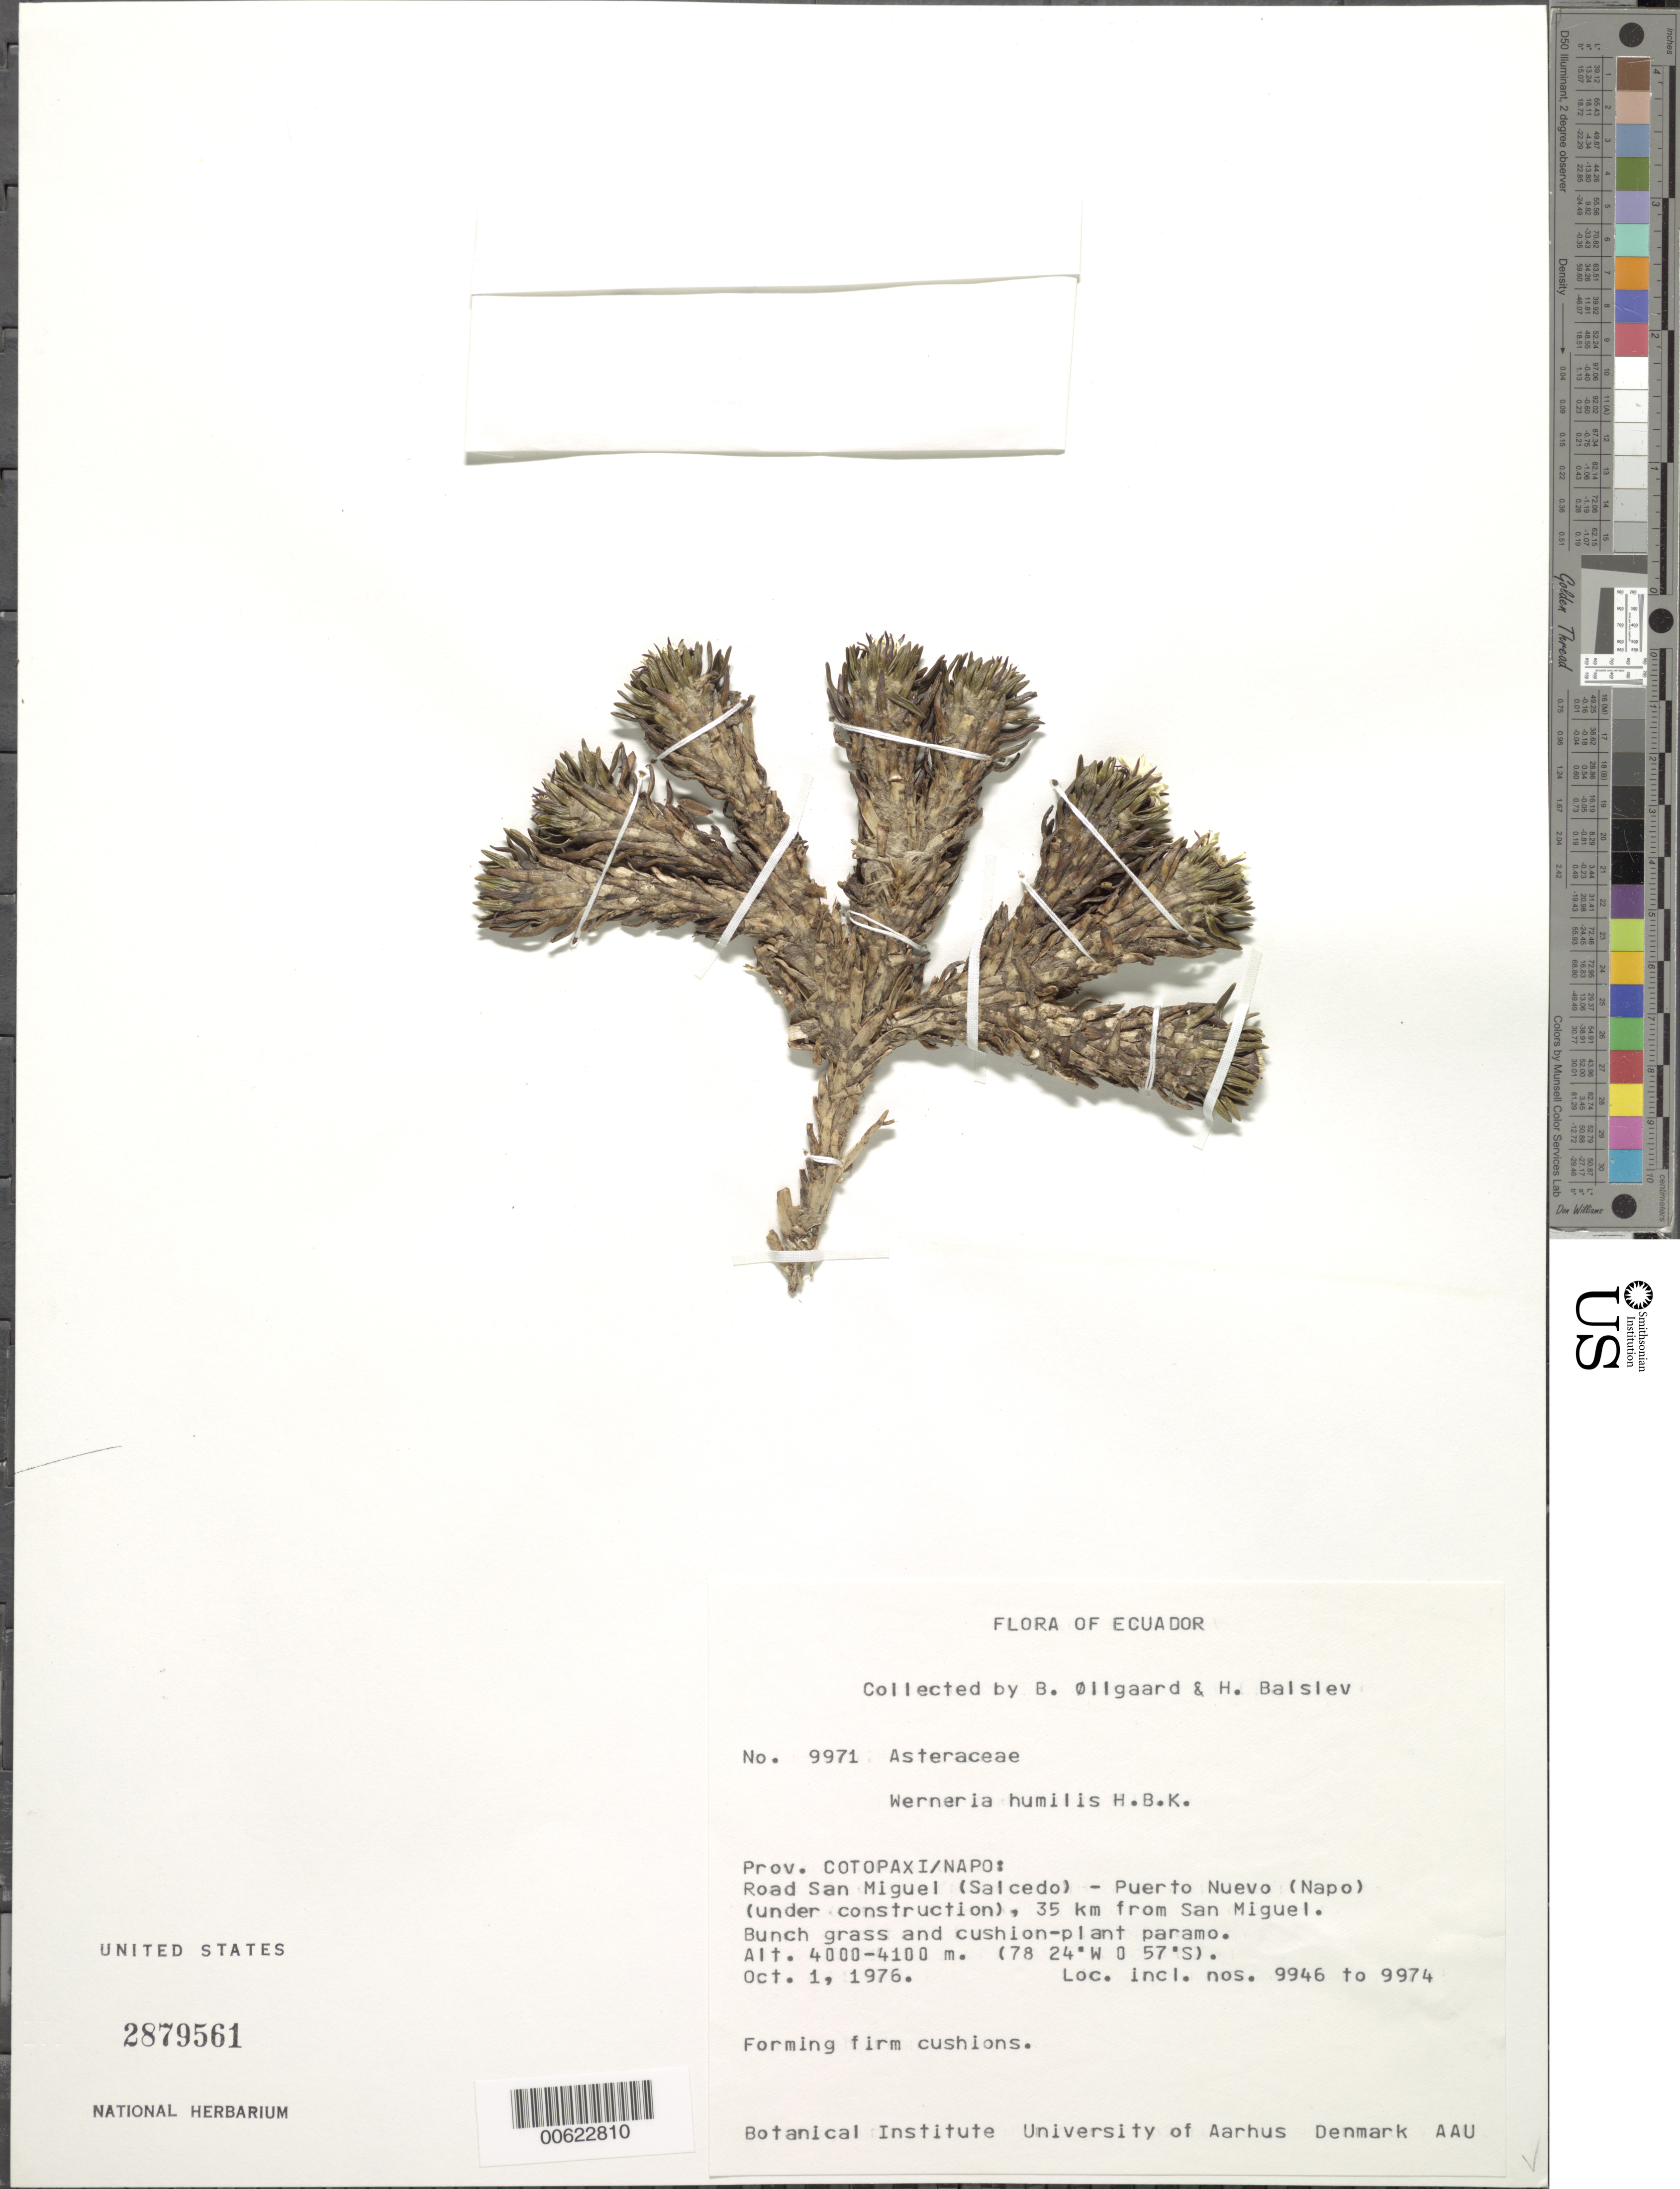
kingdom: Plantae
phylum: Tracheophyta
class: Magnoliopsida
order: Asterales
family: Asteraceae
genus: Xenophyllum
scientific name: Xenophyllum humile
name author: (Kunth) V.A. Funk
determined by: Funk, Vicki A., (BOT), Smithsonian Institution - National Museum of Natural History (UNITED STATES)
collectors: B. Øllgaard & H. Balslev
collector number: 9971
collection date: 1976-10-01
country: Ecuador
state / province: Cotopaxi / Napo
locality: San Miguel, road San Miguel (Salcedo)-Puerto Nuevo (Napo)(under construction), 35 km from San Miguel.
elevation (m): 4000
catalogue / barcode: US 2879561